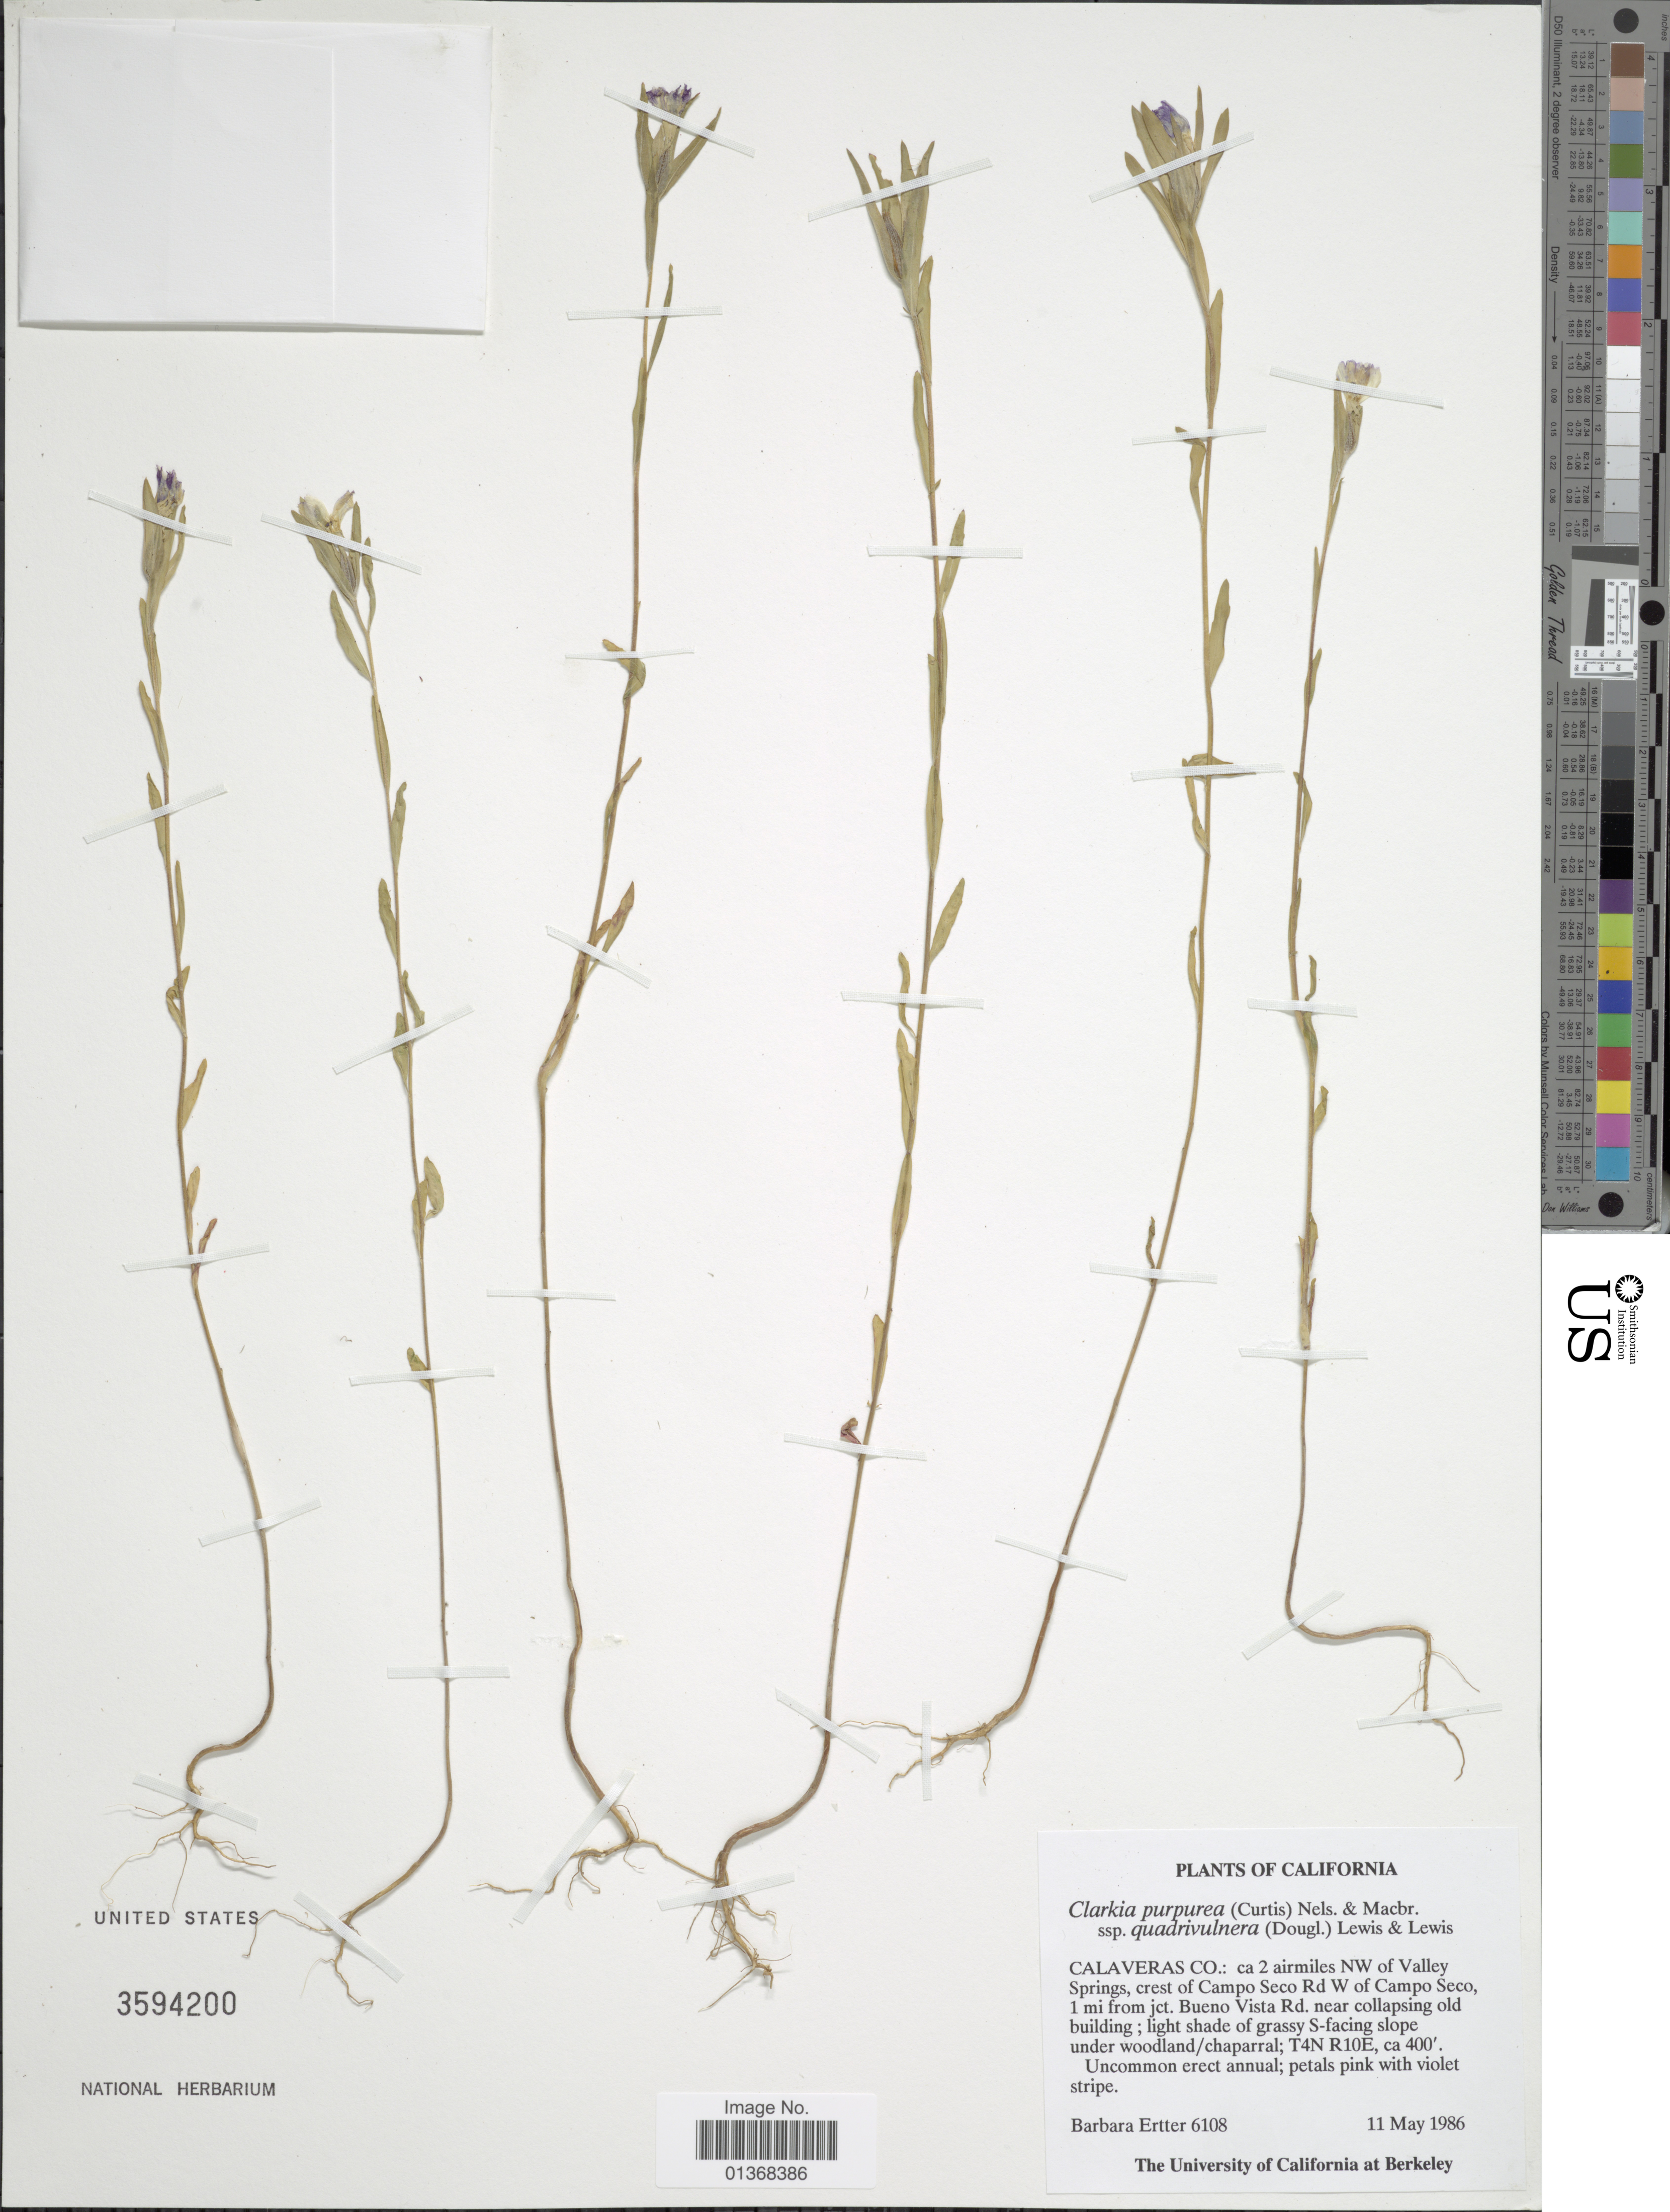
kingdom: Plantae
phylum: Tracheophyta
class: Magnoliopsida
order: Myrtales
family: Onagraceae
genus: Clarkia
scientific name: Clarkia purpurea subsp. quadrivulnera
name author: (Douglas) H.F. Lewis & M.R. Lewis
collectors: B. Ertter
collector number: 6108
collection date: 1986-05-11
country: United States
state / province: California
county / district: Calaveras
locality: Calaveras Co.: ca 2 airmiles NW of Valley Spring, crest of Campo Seco Rd W of Campo Seco, 1 mi from jct. Bueno Vista Rd. near collapsing old building, T4N R10E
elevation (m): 122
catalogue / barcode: US 3594200